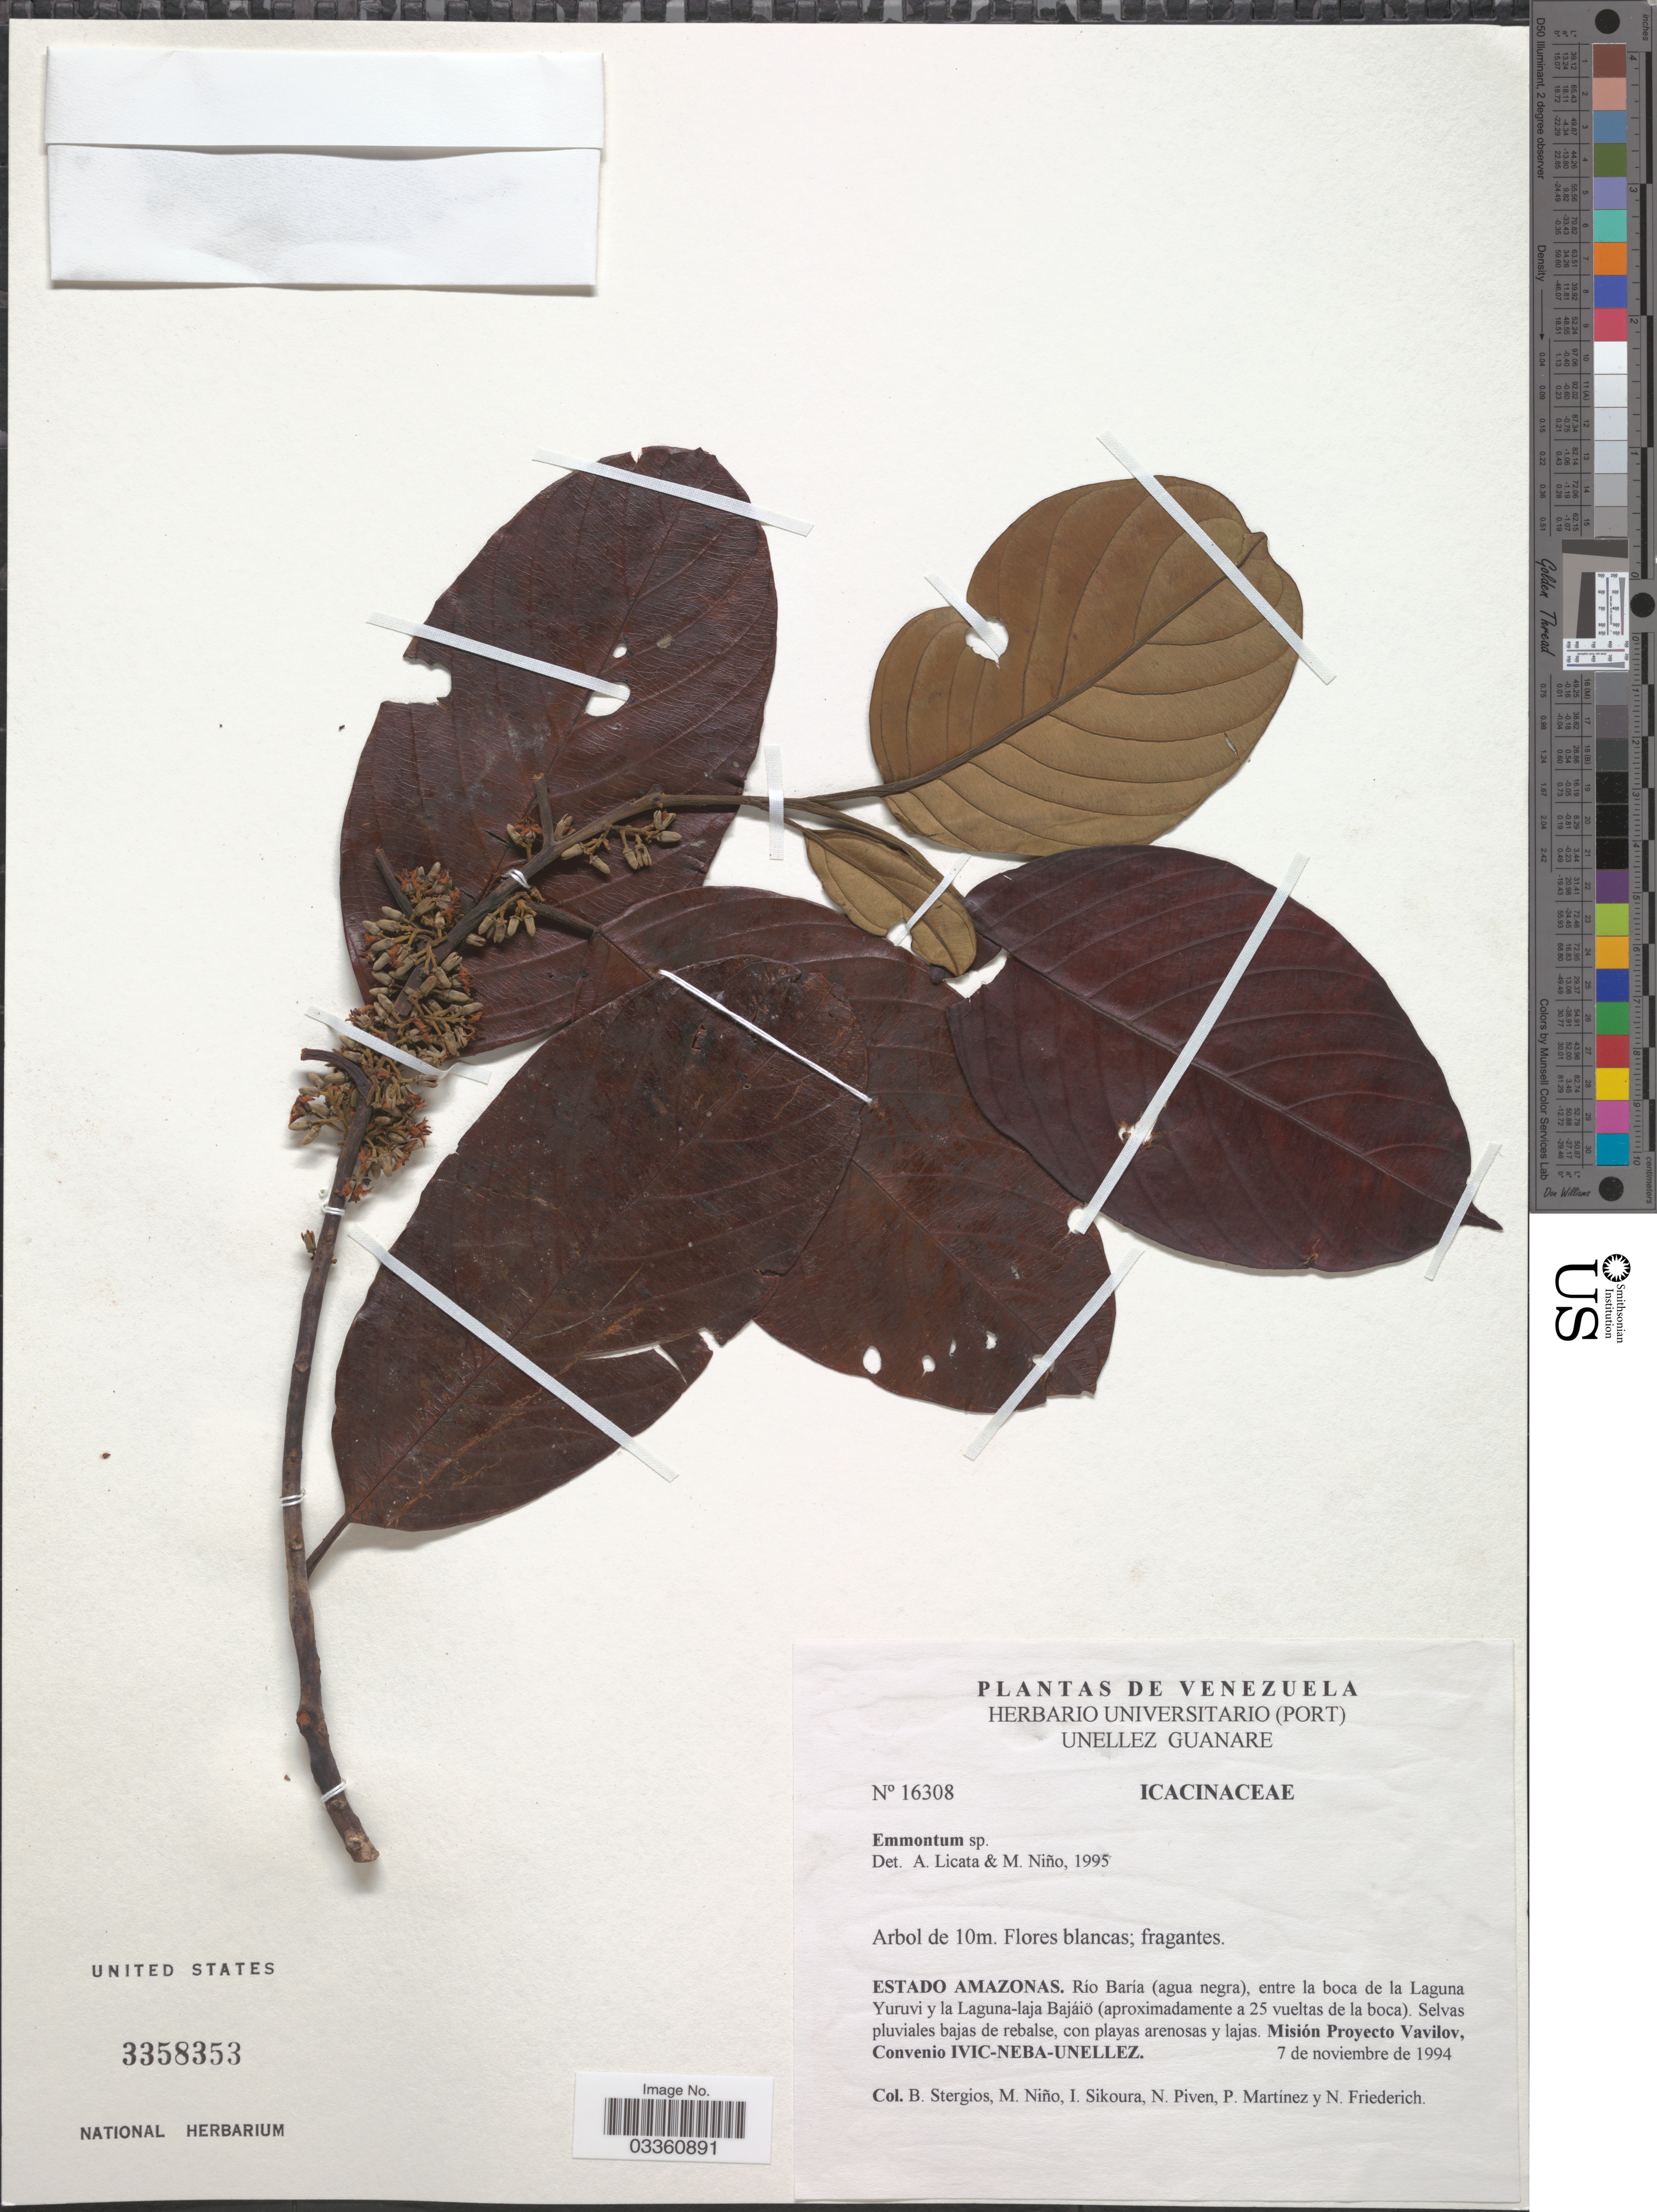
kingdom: Plantae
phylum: Tracheophyta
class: Magnoliopsida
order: Metteniusales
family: Metteniusaceae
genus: Emmotum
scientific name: Emmotum sp.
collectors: B. G. Stergios, S. M. Niño, I. Sikoura, N. Piven, P. Martinez & N. Frederich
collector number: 16308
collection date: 1994-11-07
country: Venezuela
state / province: Amazonas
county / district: Río Negro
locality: Río Baría, entre la boca de la Laguna Yuruvi y la Laguna-laja Bajáiö (aprox. a 25 vueltas de la boca)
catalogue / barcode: US 3358353